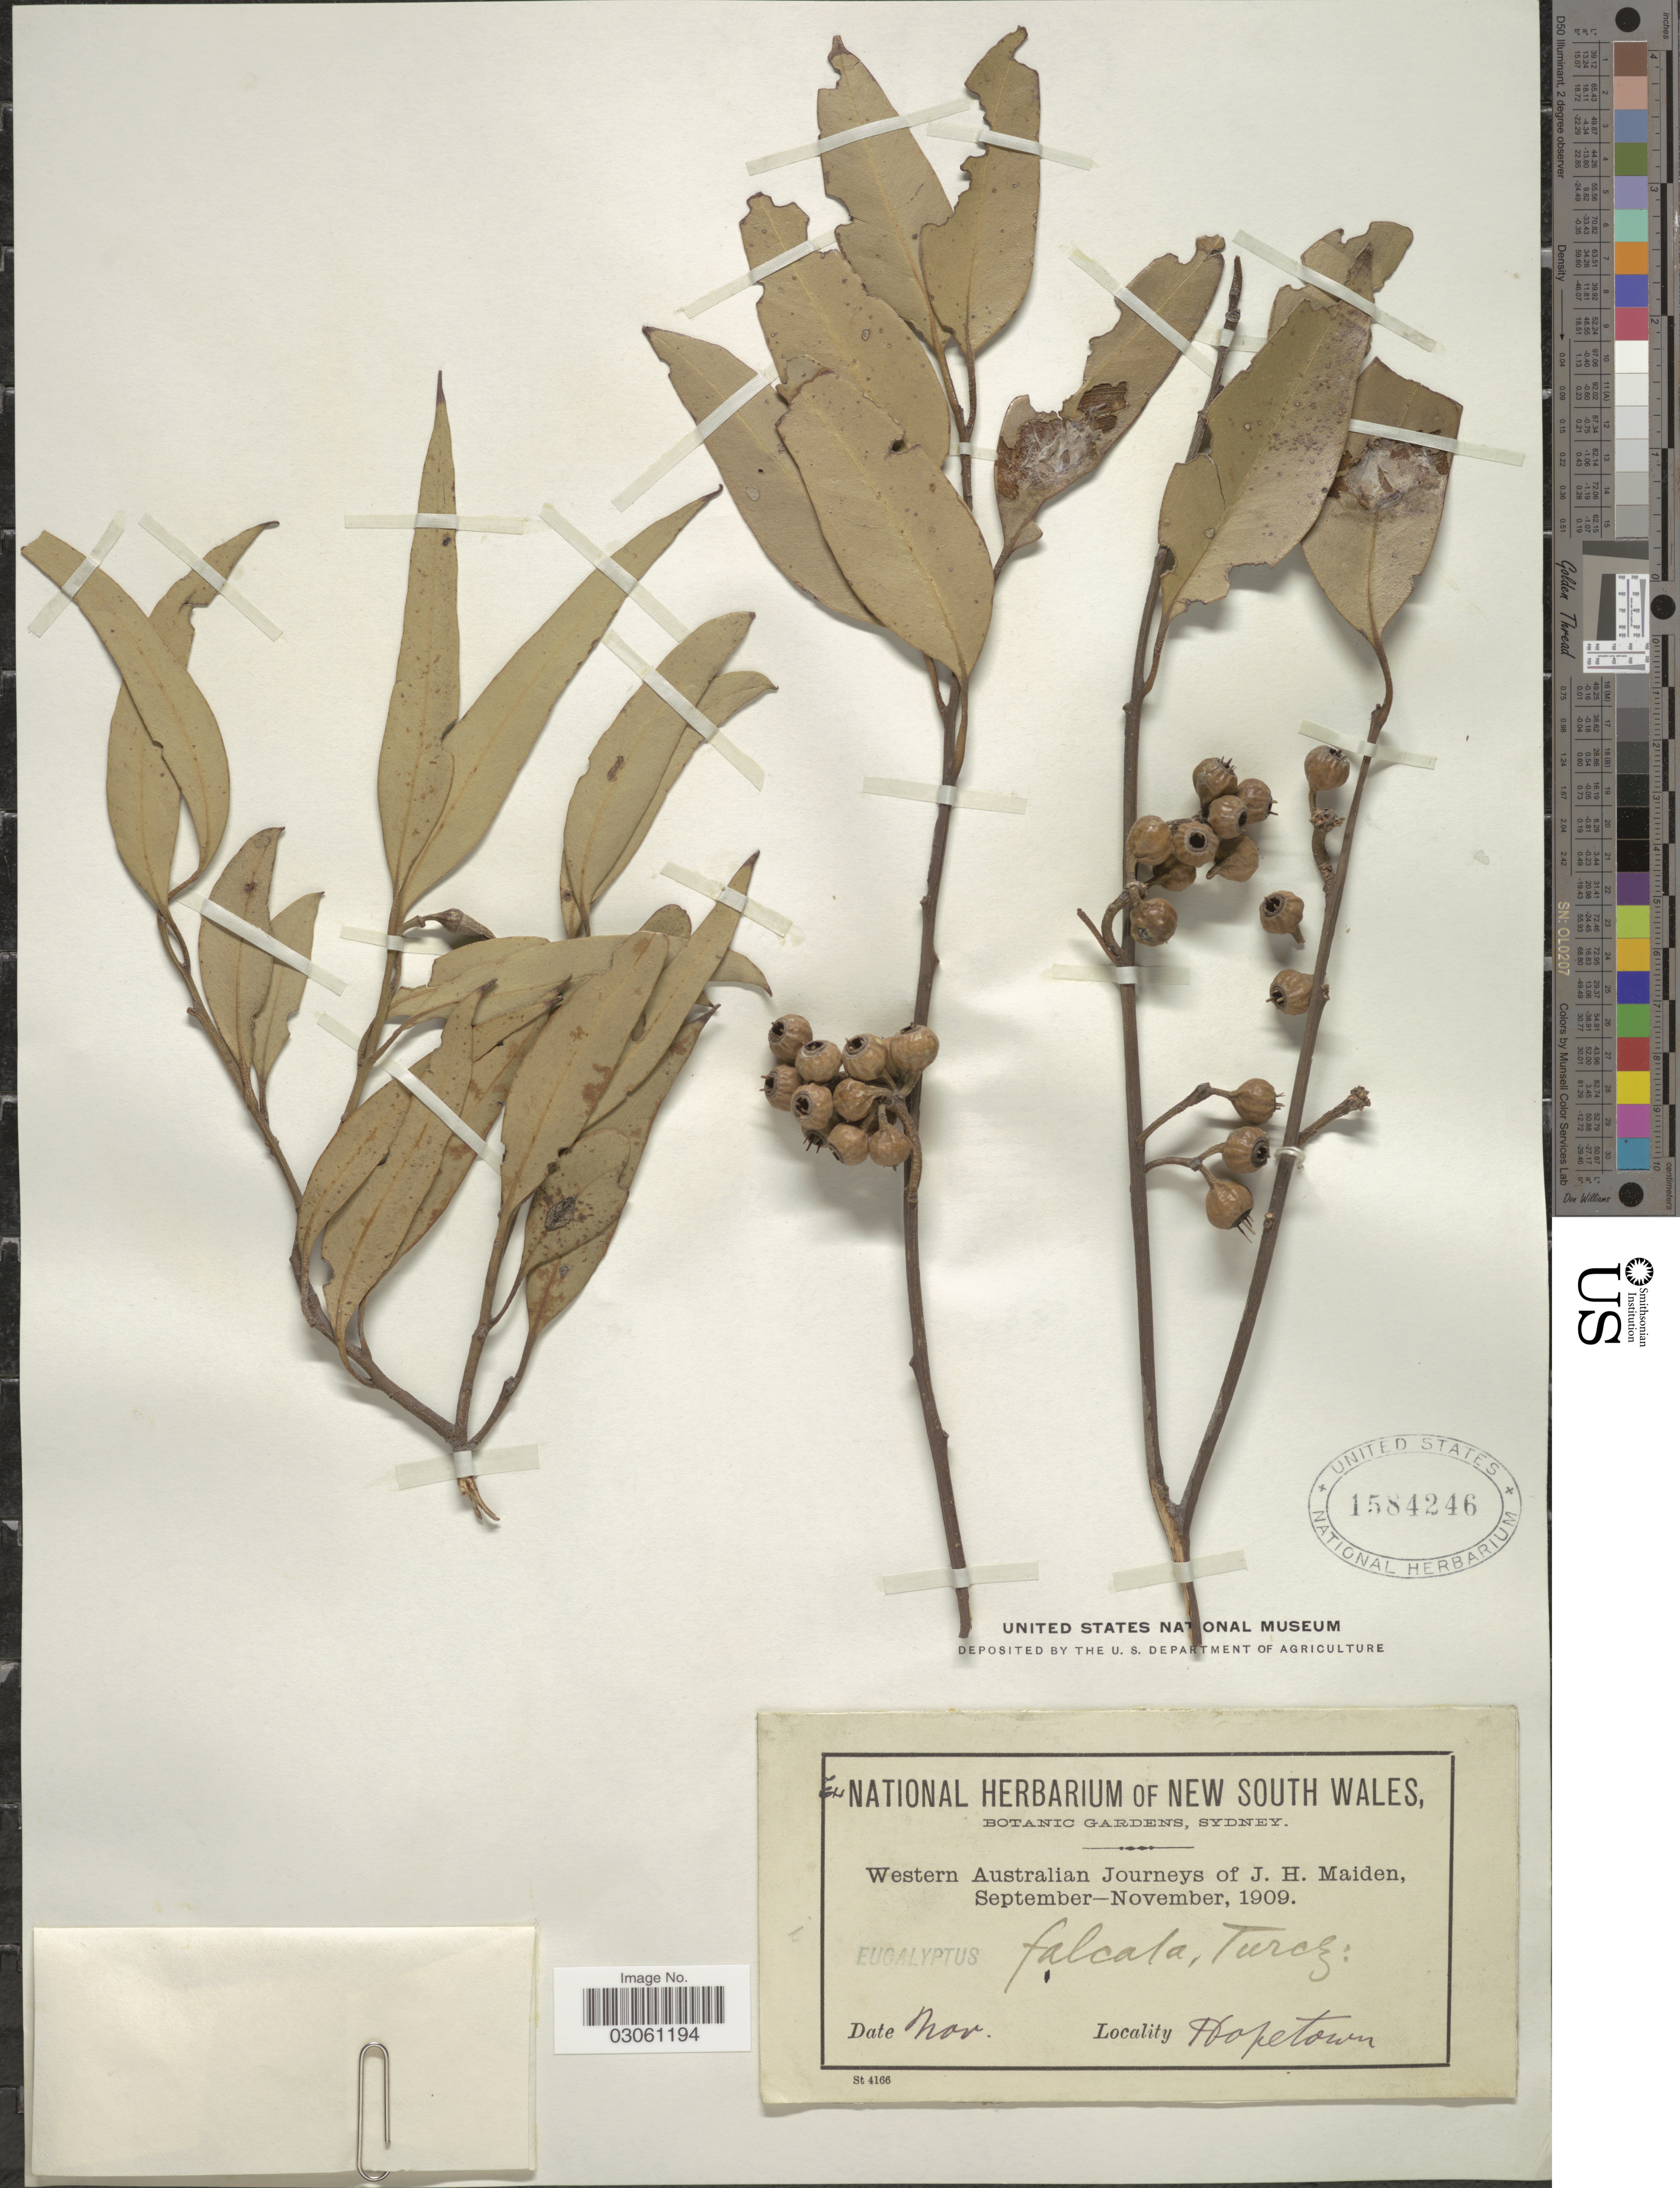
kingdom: Plantae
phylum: Tracheophyta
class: Magnoliopsida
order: Myrtales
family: Myrtaceae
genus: Eucalyptus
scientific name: Eucalyptus falcata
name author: Turcz.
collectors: J. Maiden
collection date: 1909-11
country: Australia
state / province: Western Australia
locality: Hopetown.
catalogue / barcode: US 1584246